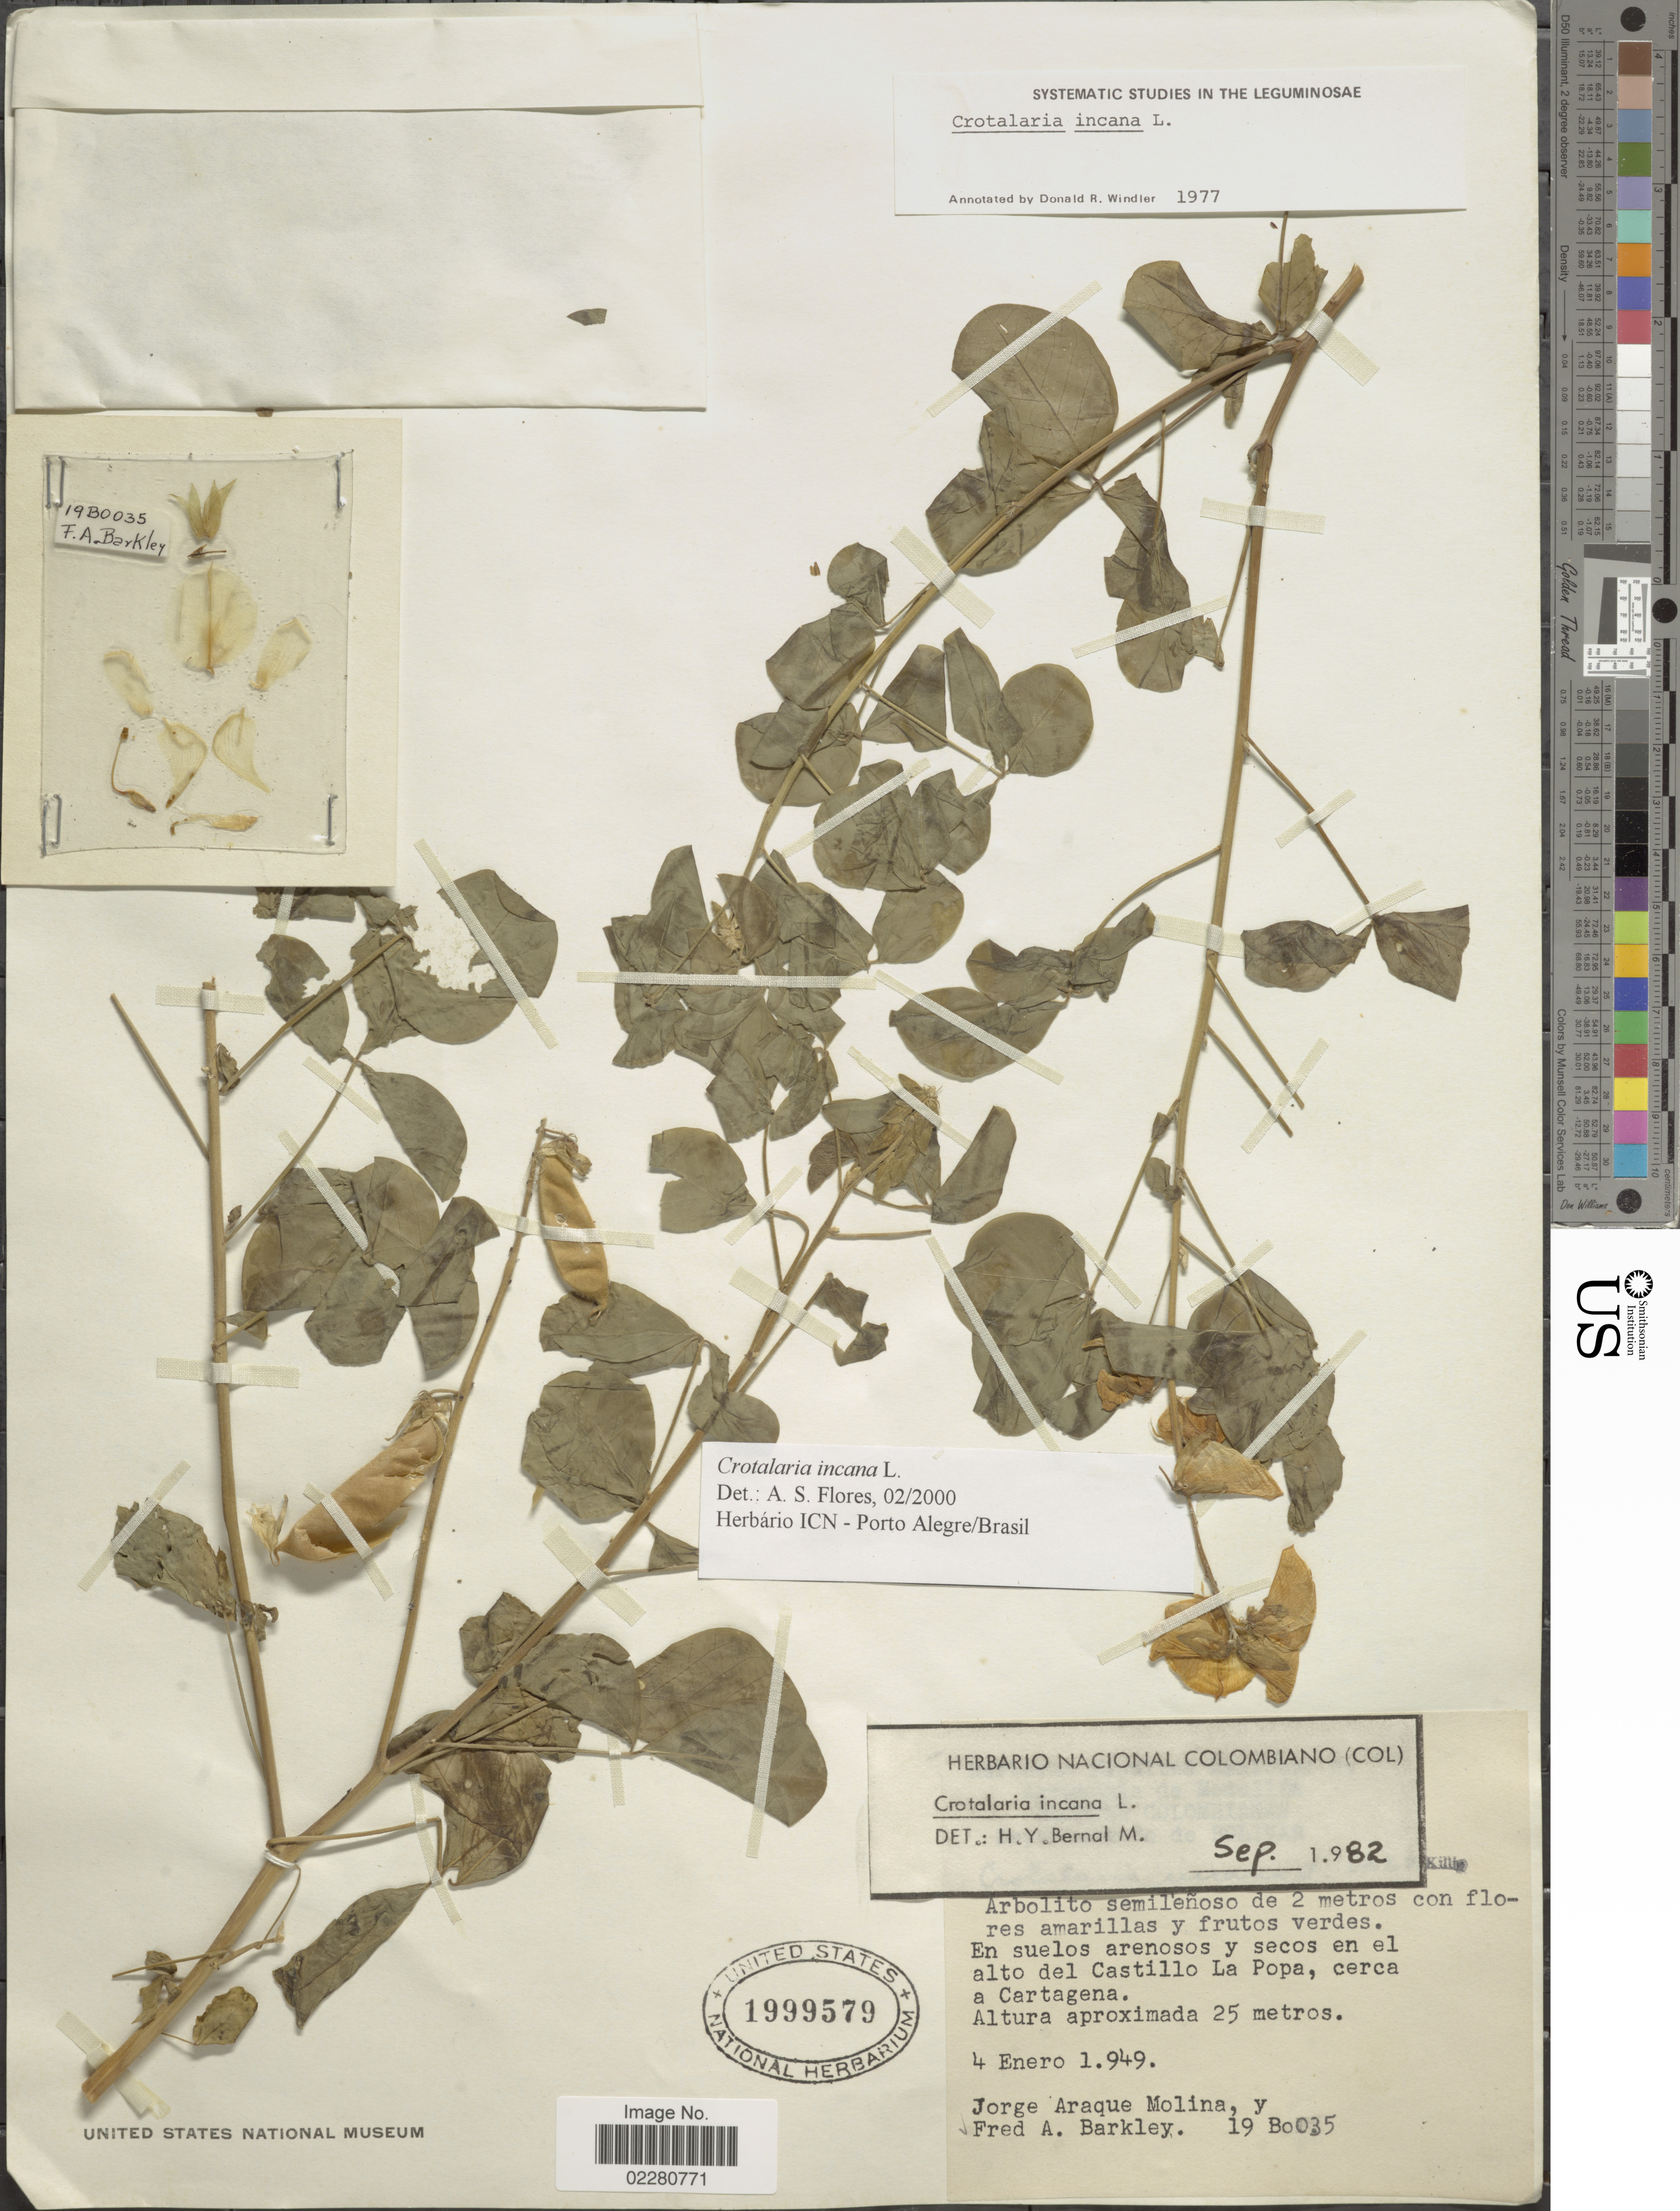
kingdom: Plantae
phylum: Tracheophyta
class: Magnoliopsida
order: Fabales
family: Fabaceae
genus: Crotalaria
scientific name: Crotalaria incana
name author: L.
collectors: J. A. Molina & F. A. Barkley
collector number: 19Bo035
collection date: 1949-01-04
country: Colombia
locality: En suelos arenosos y secos en el alto del Castillo La Popa, cerca a Cartagena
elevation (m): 25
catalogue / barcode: US 1999579